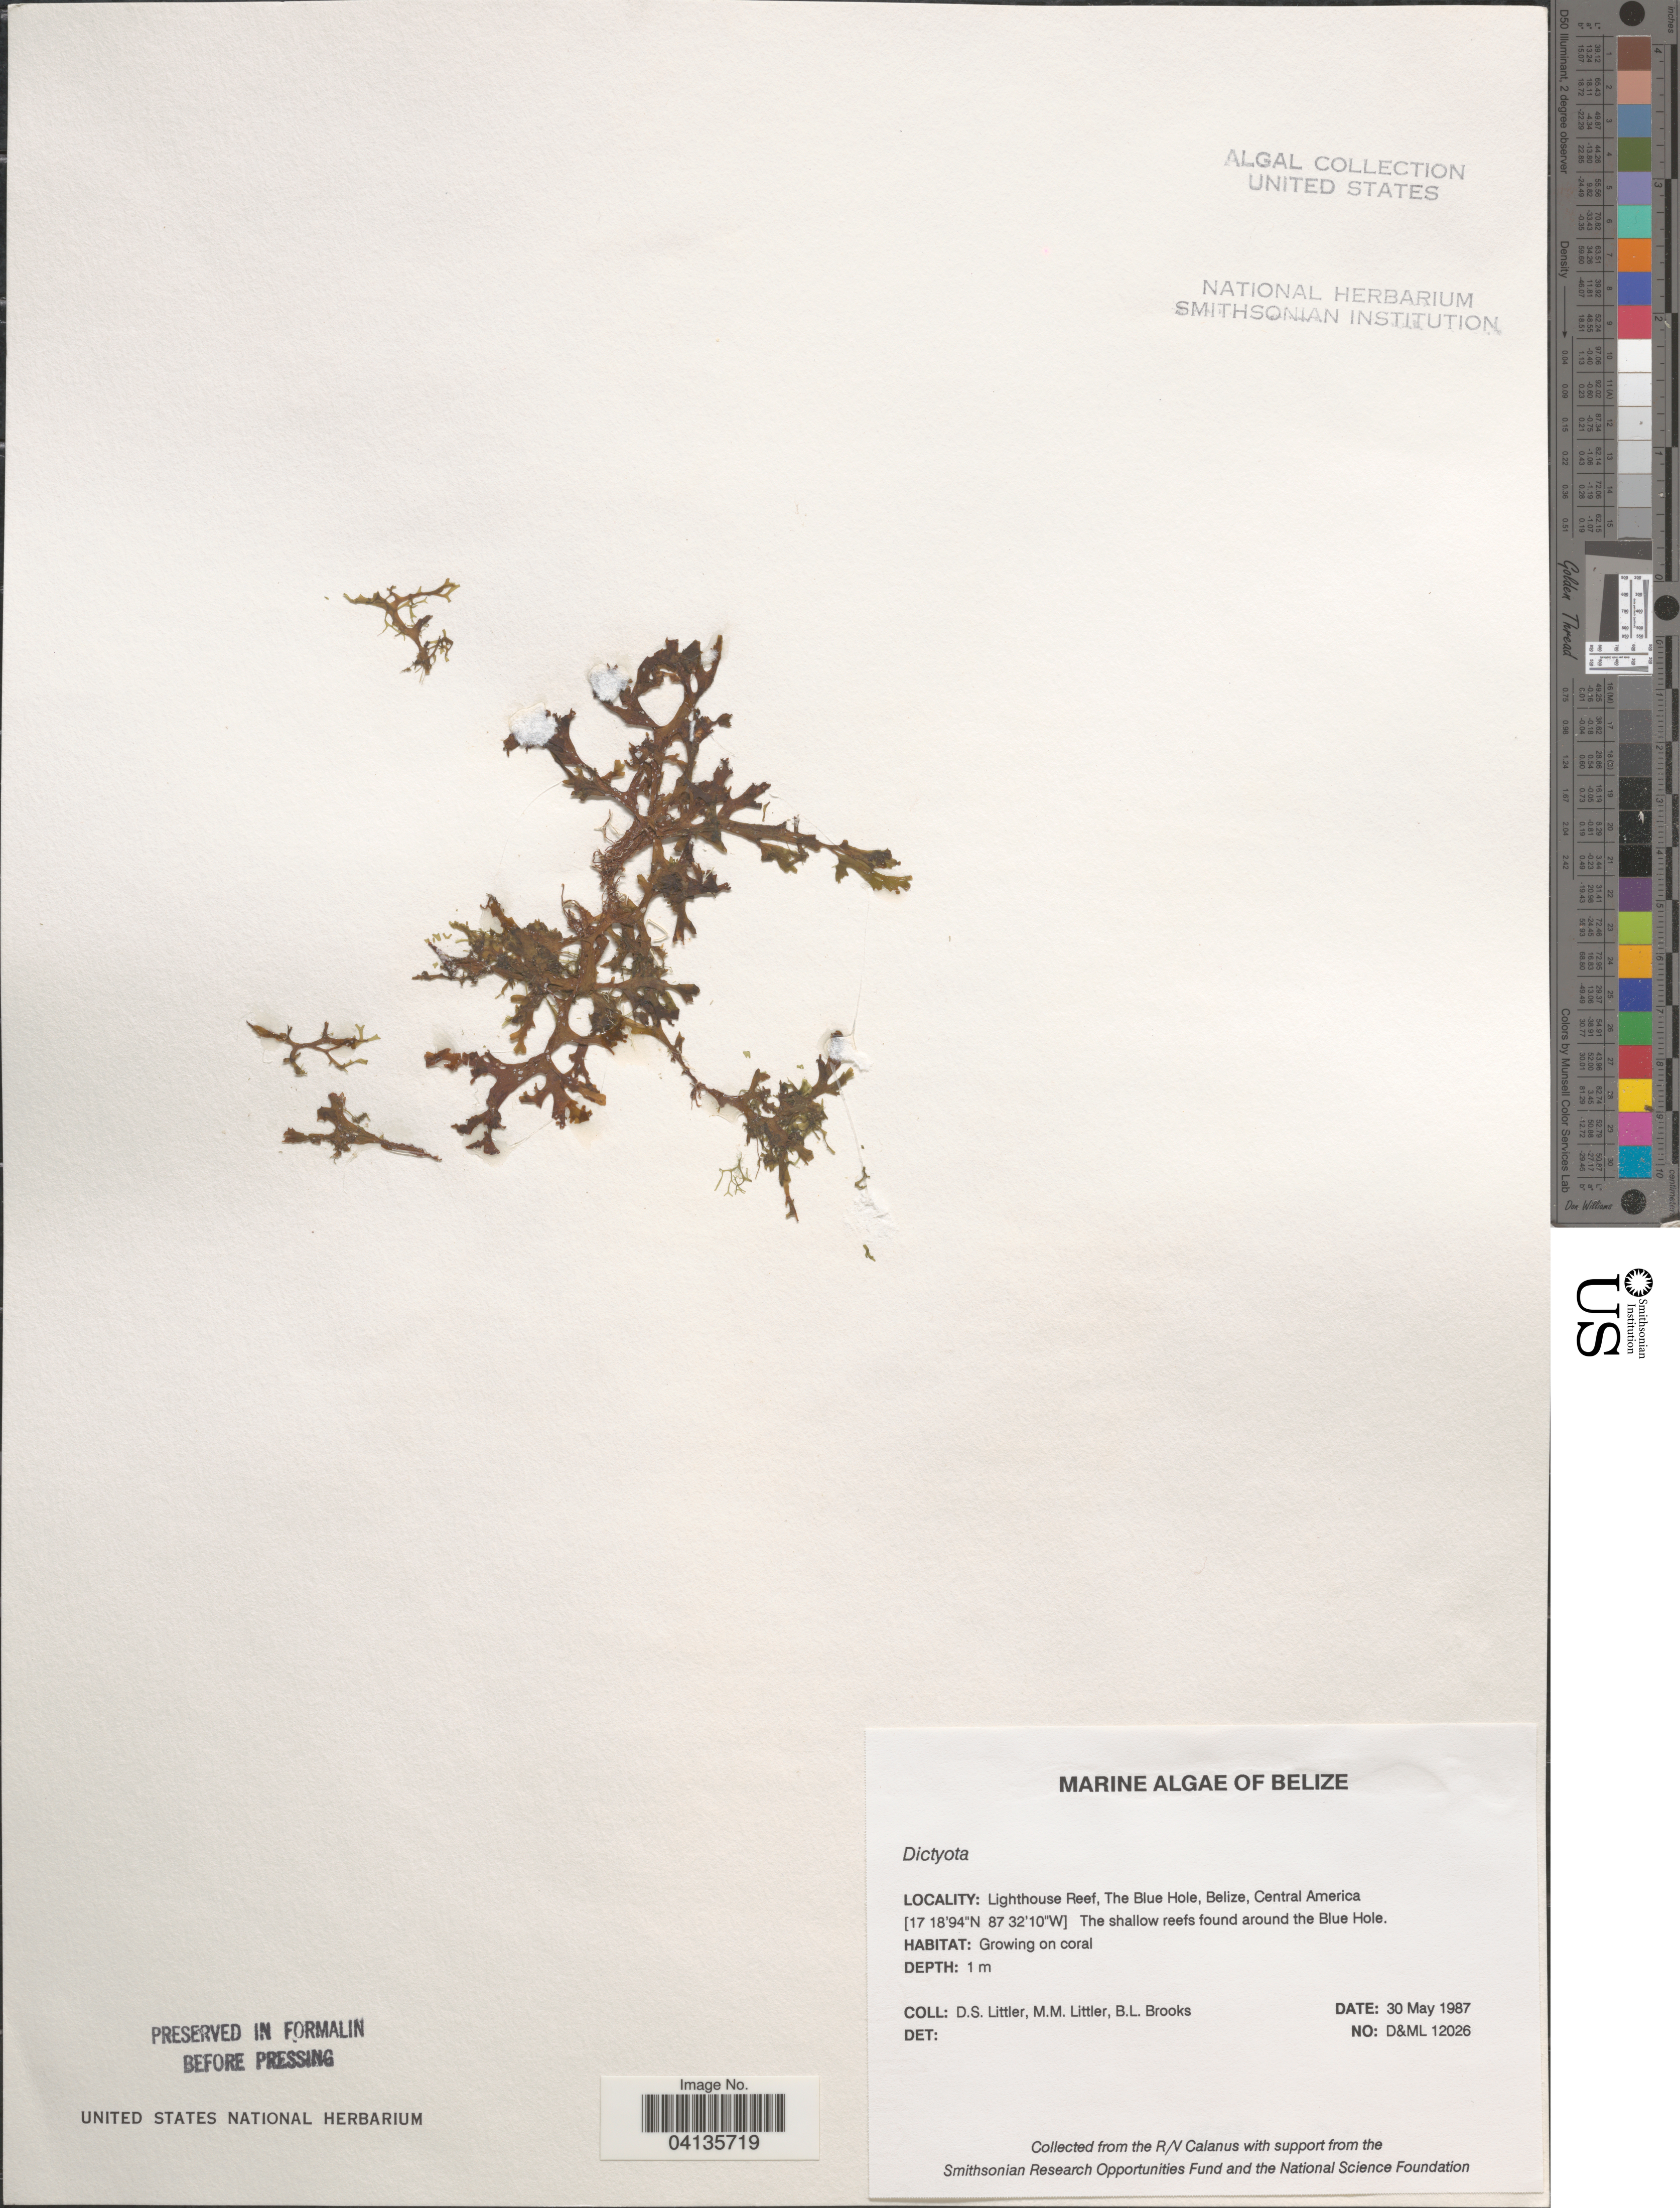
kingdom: Chromista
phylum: Ochrophyta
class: Phaeophyceae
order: Dictyotales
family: Dictyotaceae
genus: Dictyota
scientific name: Dictyota sp.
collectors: D. S. Littler & B. Brooks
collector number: D&ML12026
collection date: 1987-05-30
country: Belize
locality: Lighthouse Reef, The Blue Hole. The shallow reefs found around the Blue Hole.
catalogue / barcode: US 238544